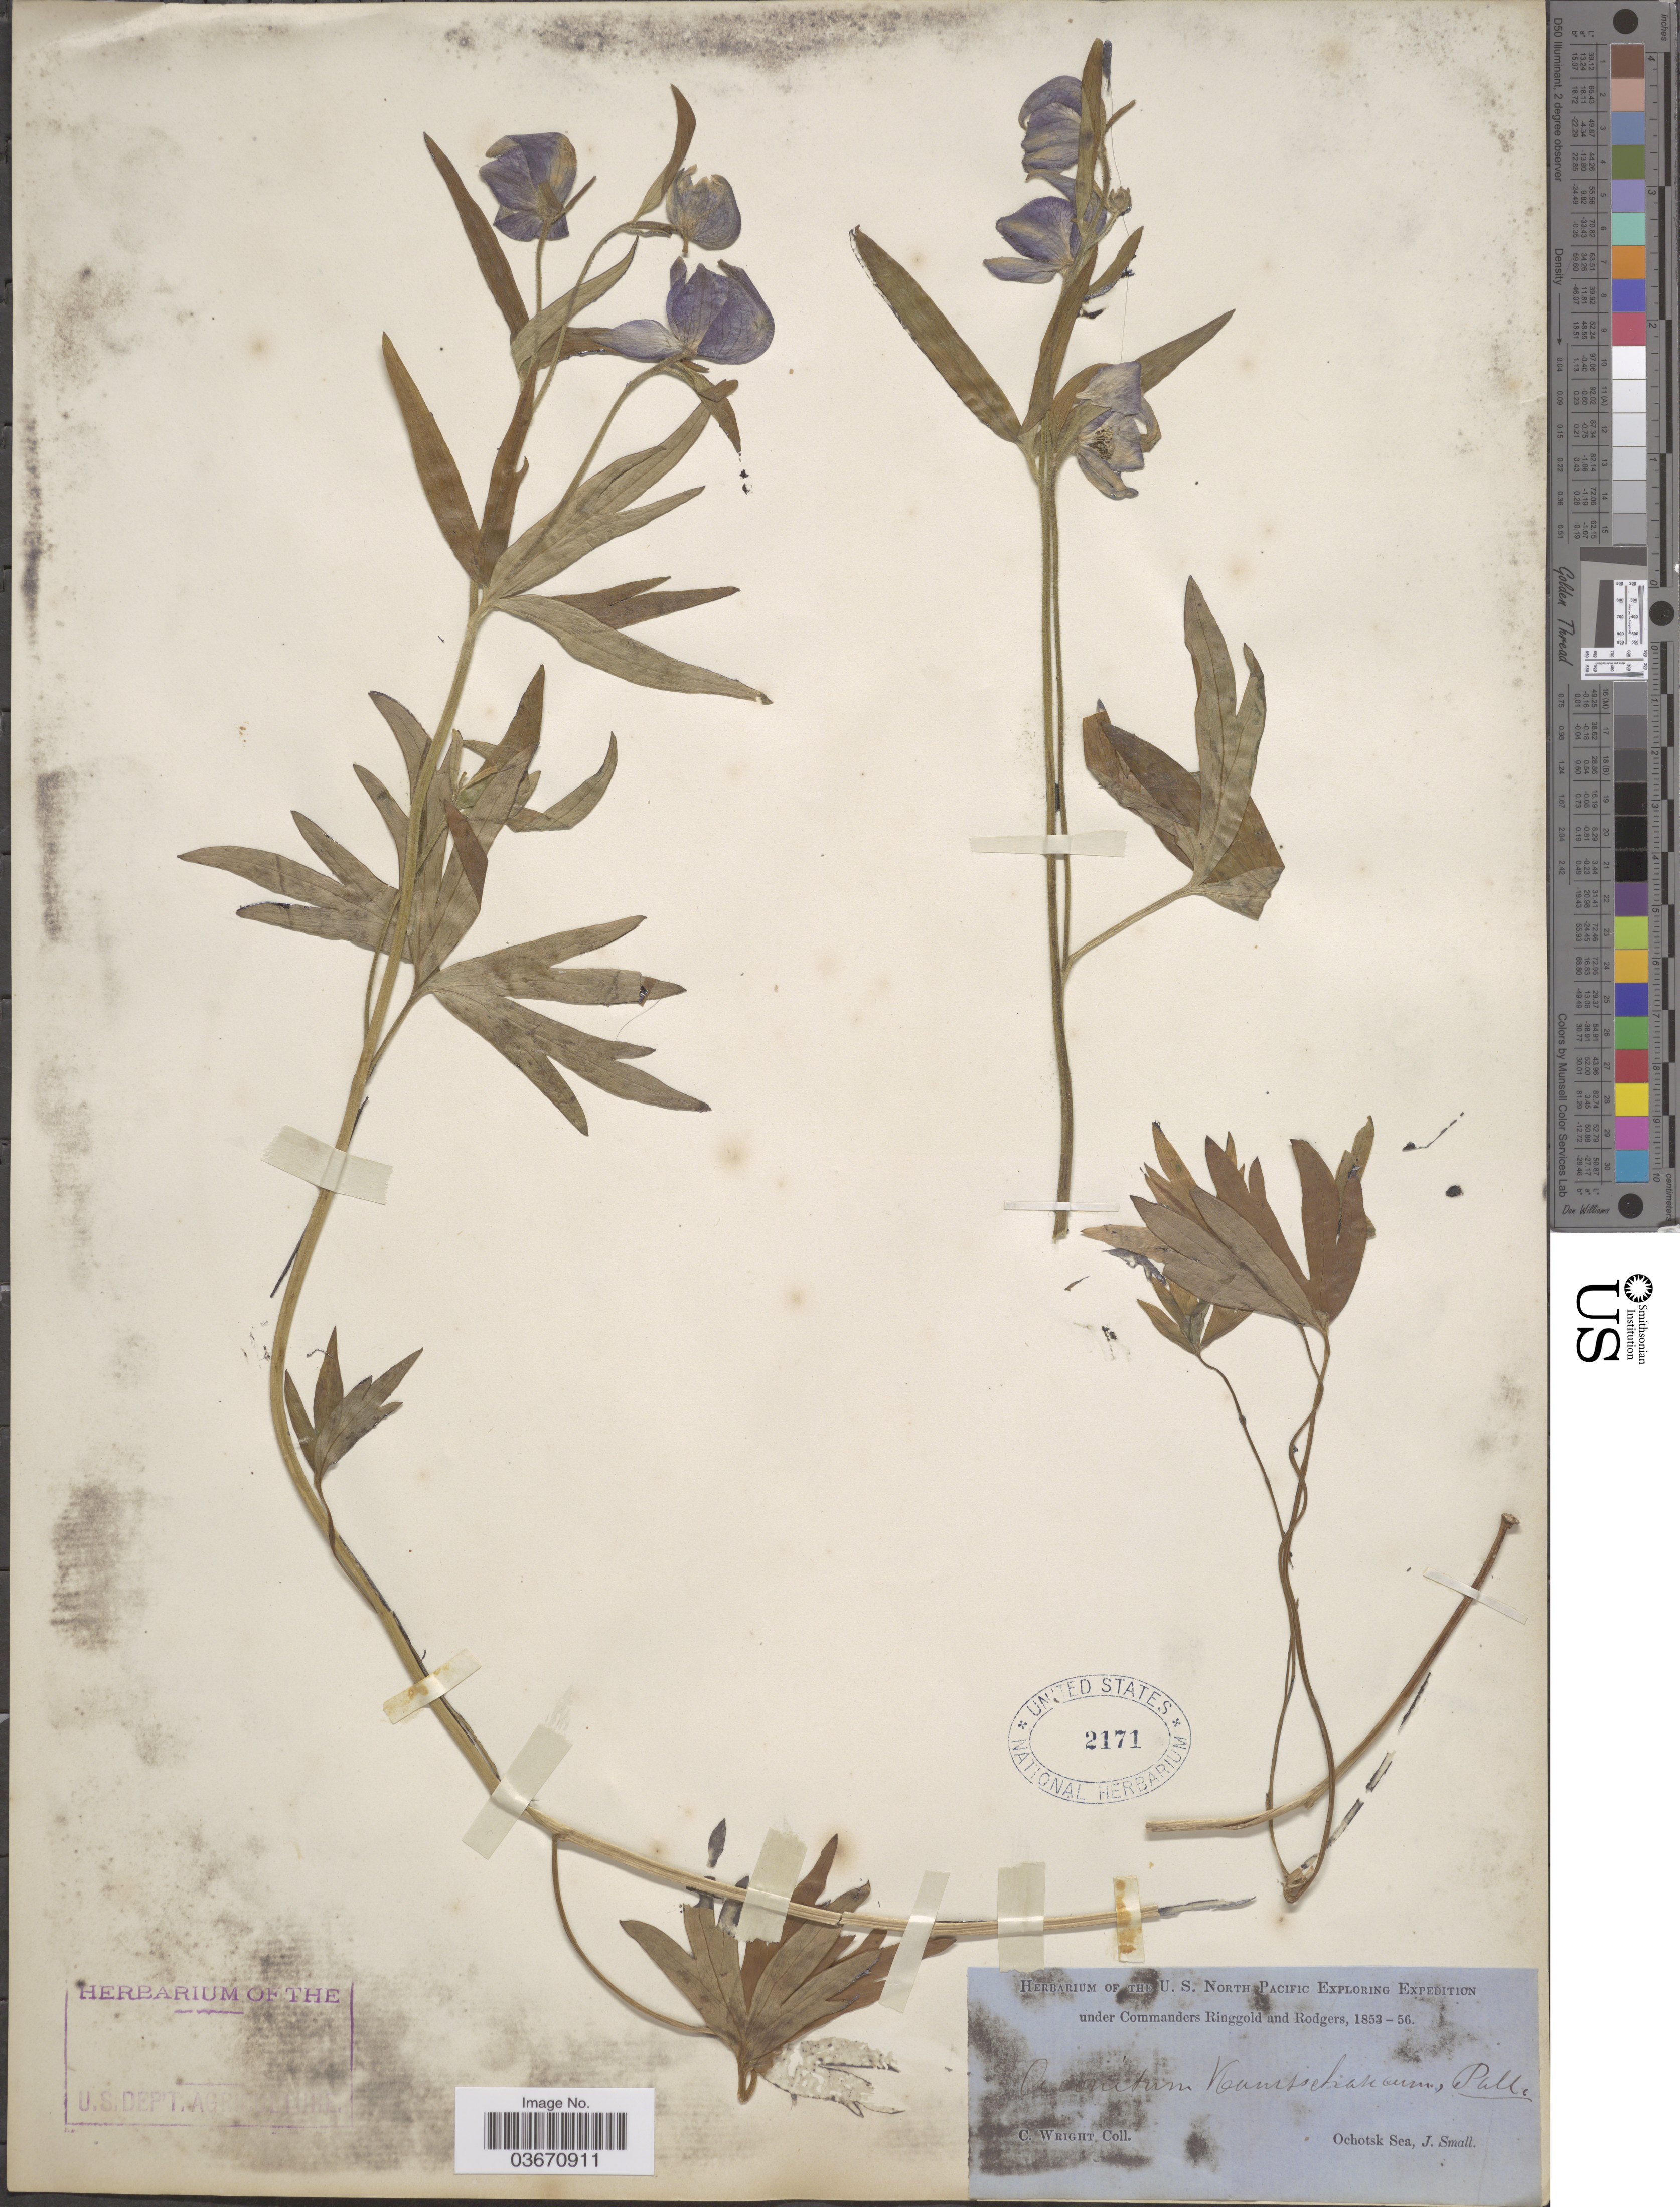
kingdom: Plantae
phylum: Tracheophyta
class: Magnoliopsida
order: Ranunculales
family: Ranunculaceae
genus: Aconitum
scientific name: Aconitum kamtschaticum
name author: Pall. ex Rchb.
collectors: C. Wright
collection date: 1853/1856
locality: Ochotsk Sea.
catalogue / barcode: US 2171